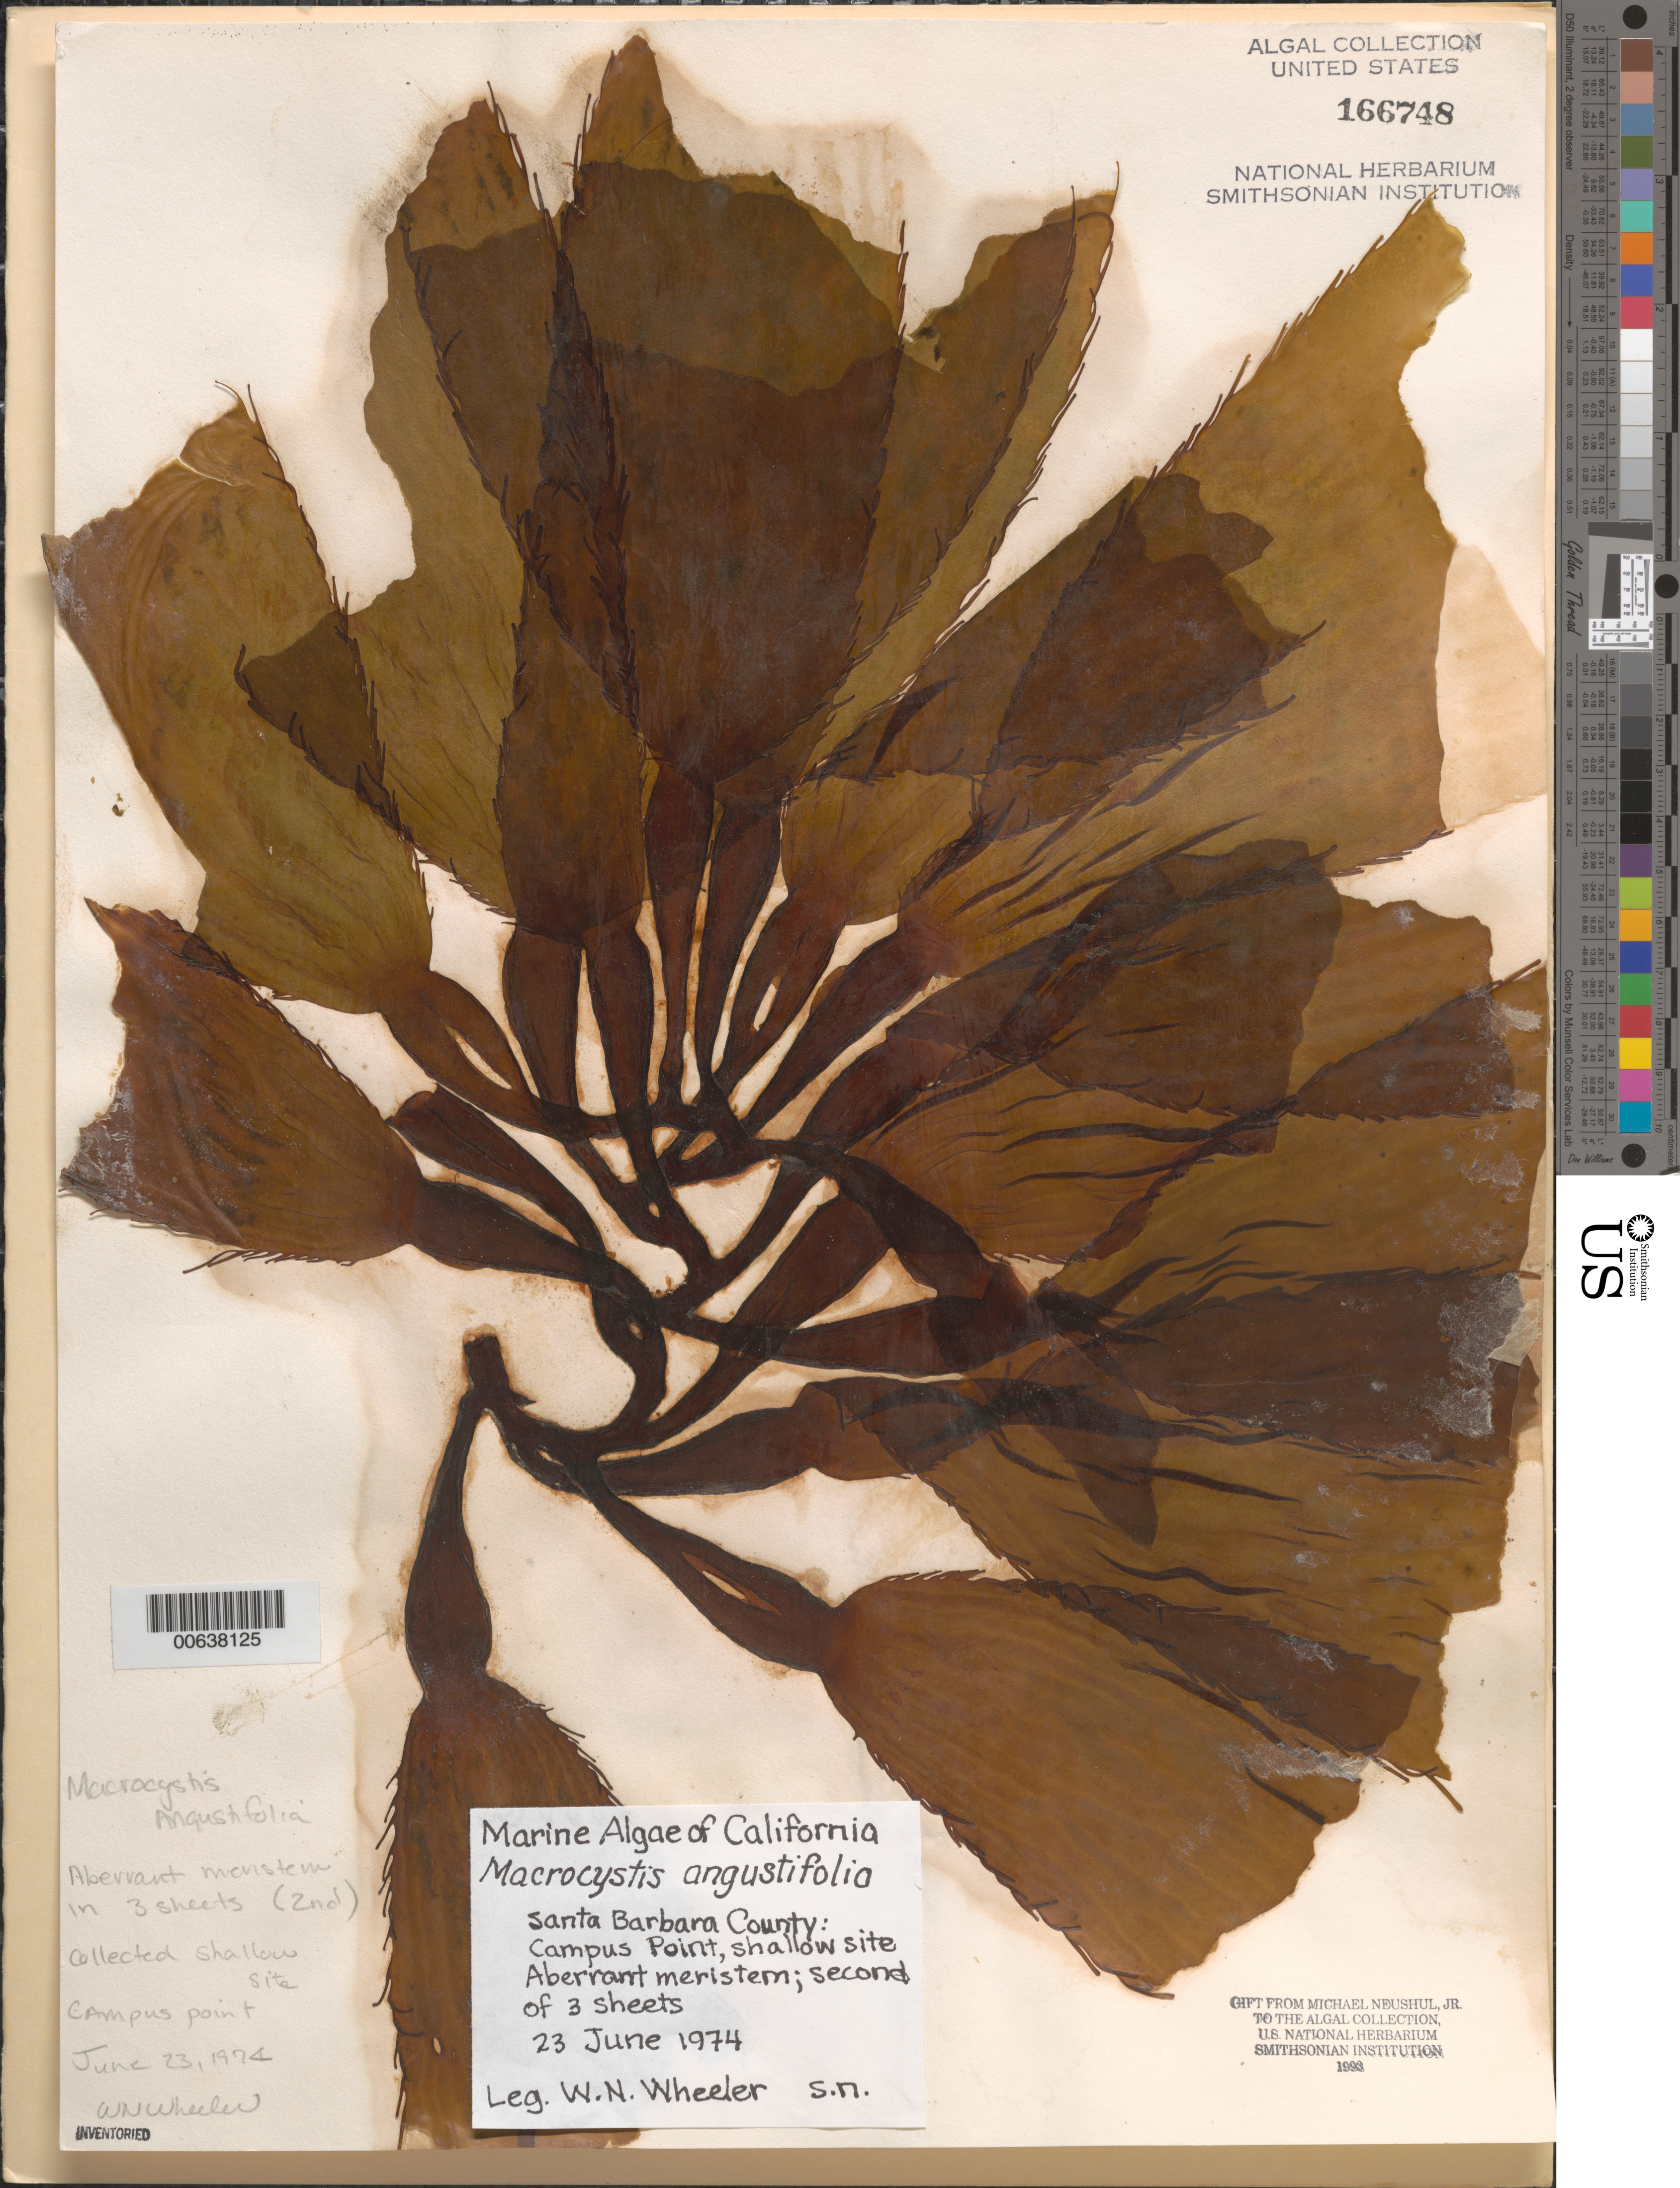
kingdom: Chromista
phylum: Ochrophyta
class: Phaeophyceae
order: Laminariales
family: Laminariaceae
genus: Macrocystis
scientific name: Macrocystis pyrifera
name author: (L.) C. Agardh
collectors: W. Wheeler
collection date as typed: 23 Jun 1974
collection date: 1974-06-23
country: United States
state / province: California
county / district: Santa Barbara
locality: Campus Point, Goleta kelp bed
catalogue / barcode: US 166748